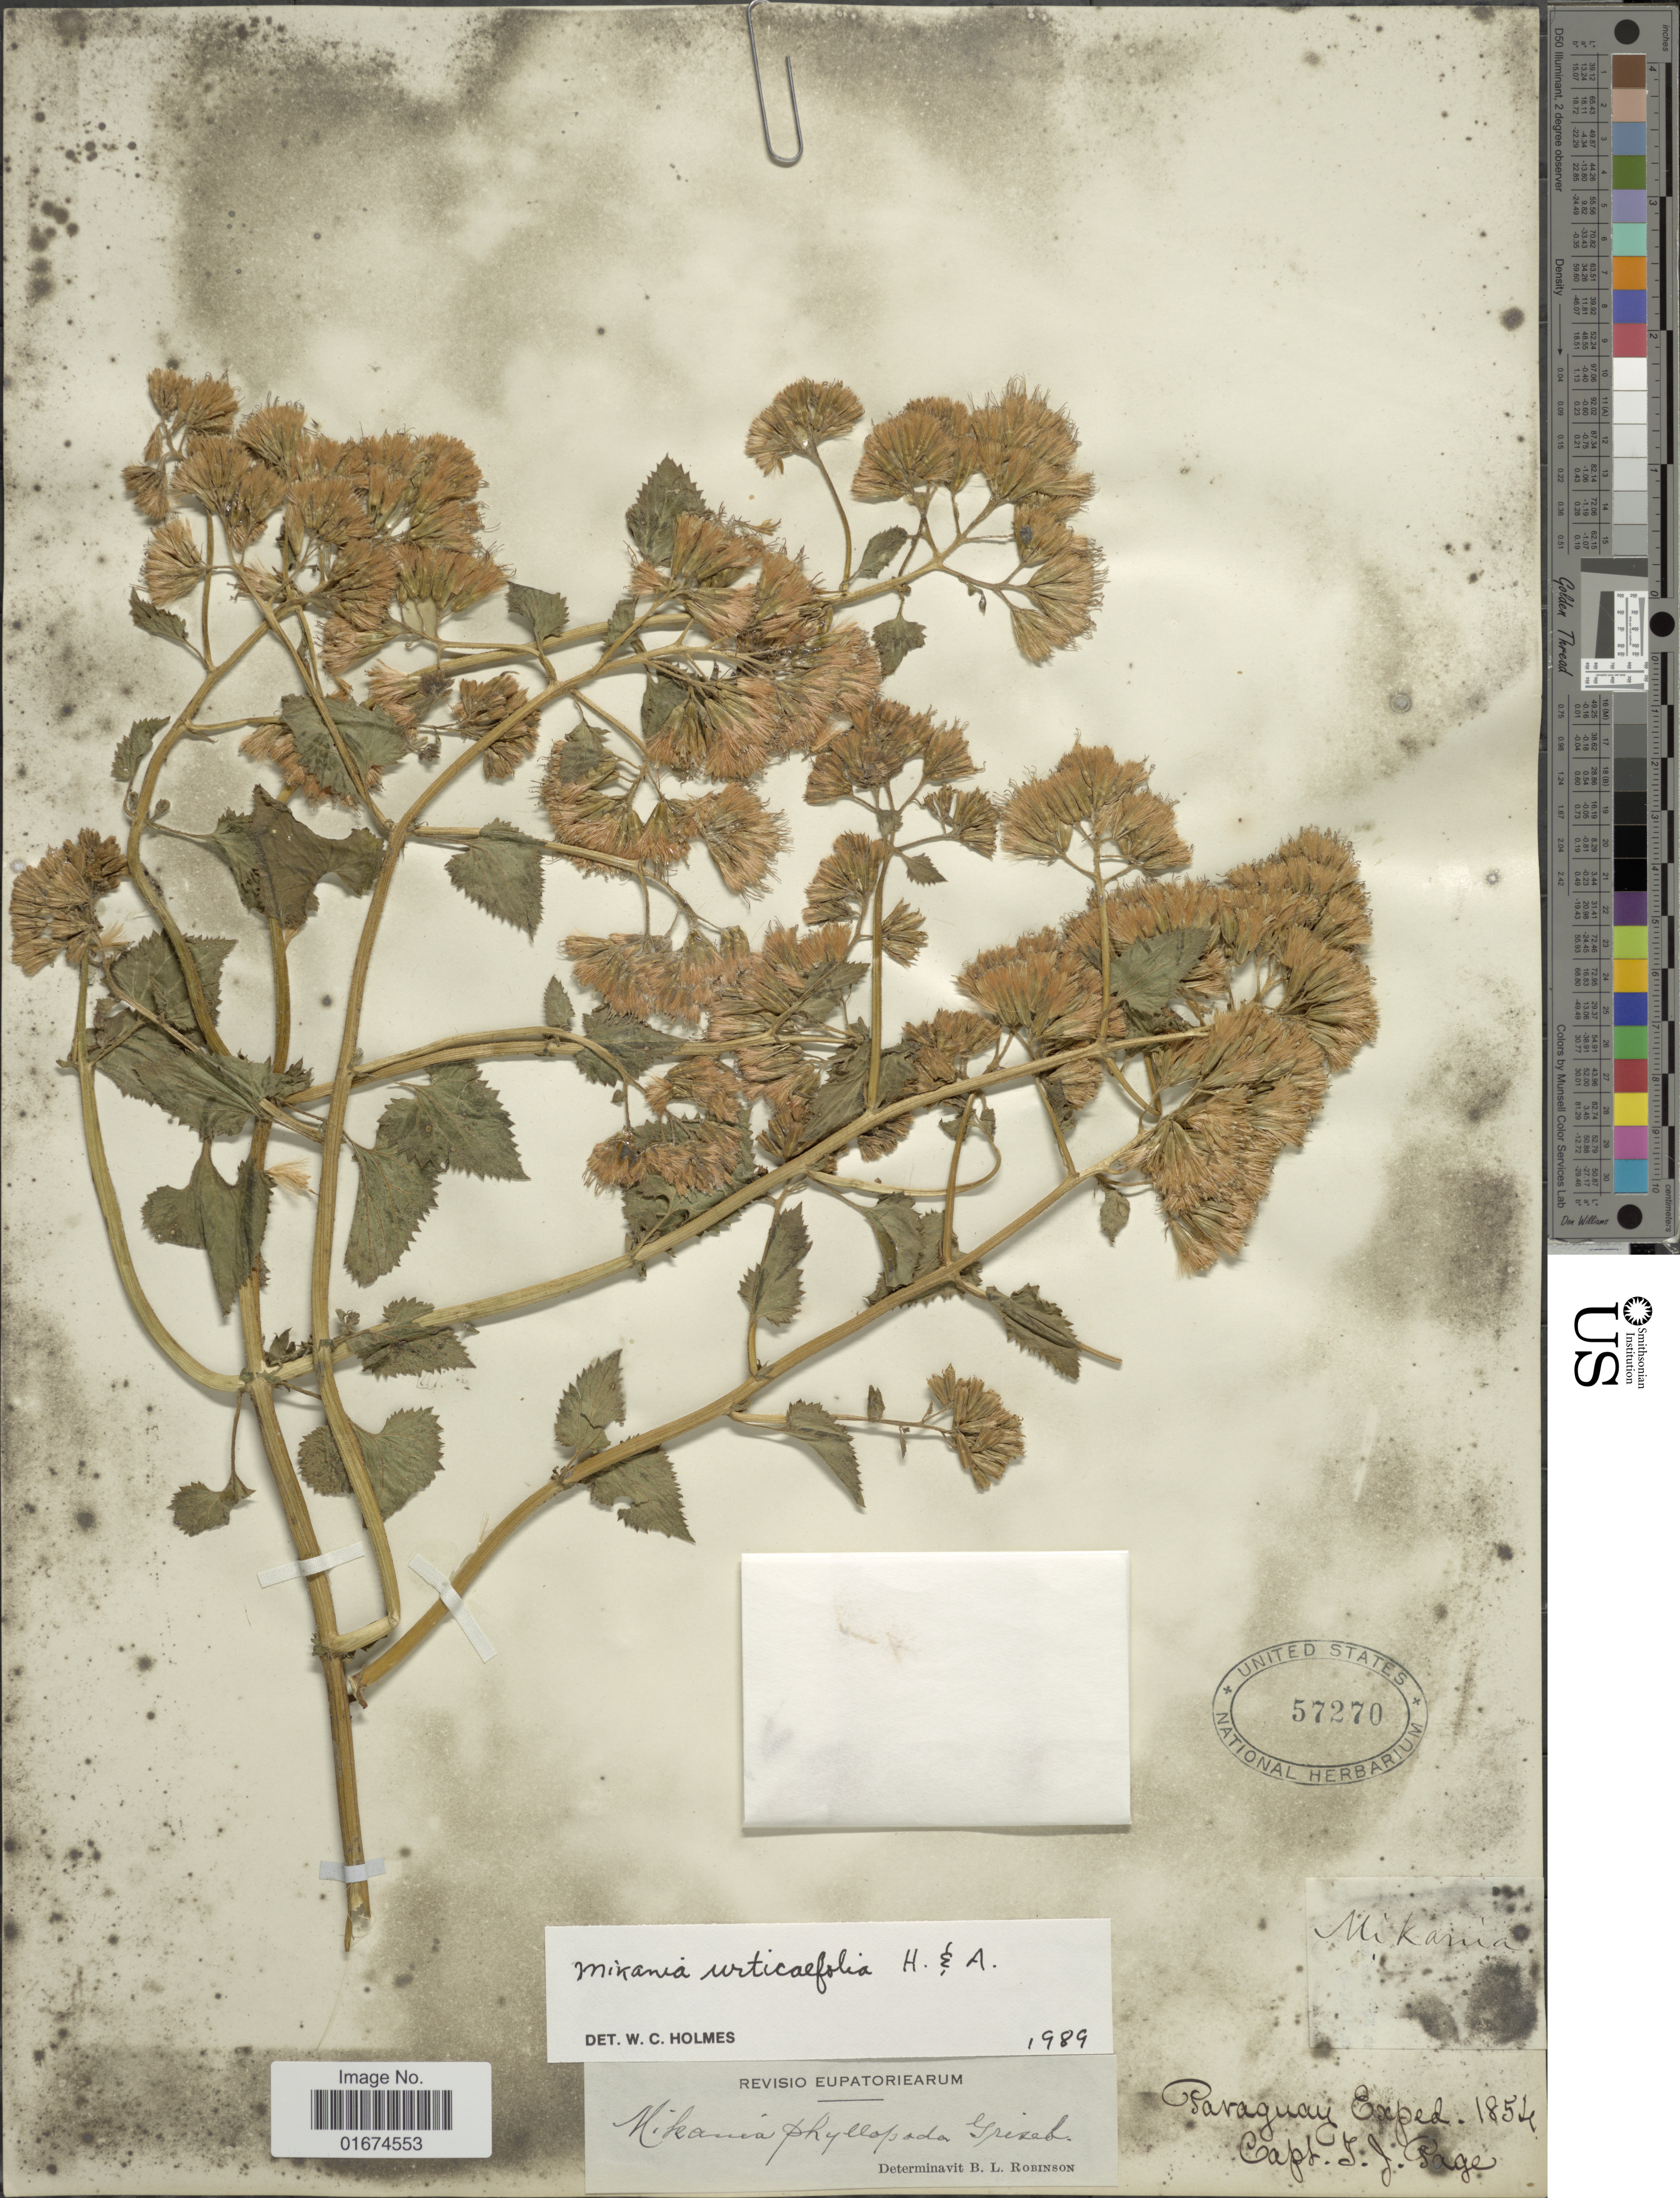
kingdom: Plantae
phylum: Tracheophyta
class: Magnoliopsida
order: Asterales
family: Asteraceae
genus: Mikania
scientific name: Mikania urticifolia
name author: Hook. & Arn.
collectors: J. Page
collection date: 1854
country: Paraguay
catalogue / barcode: US 57270